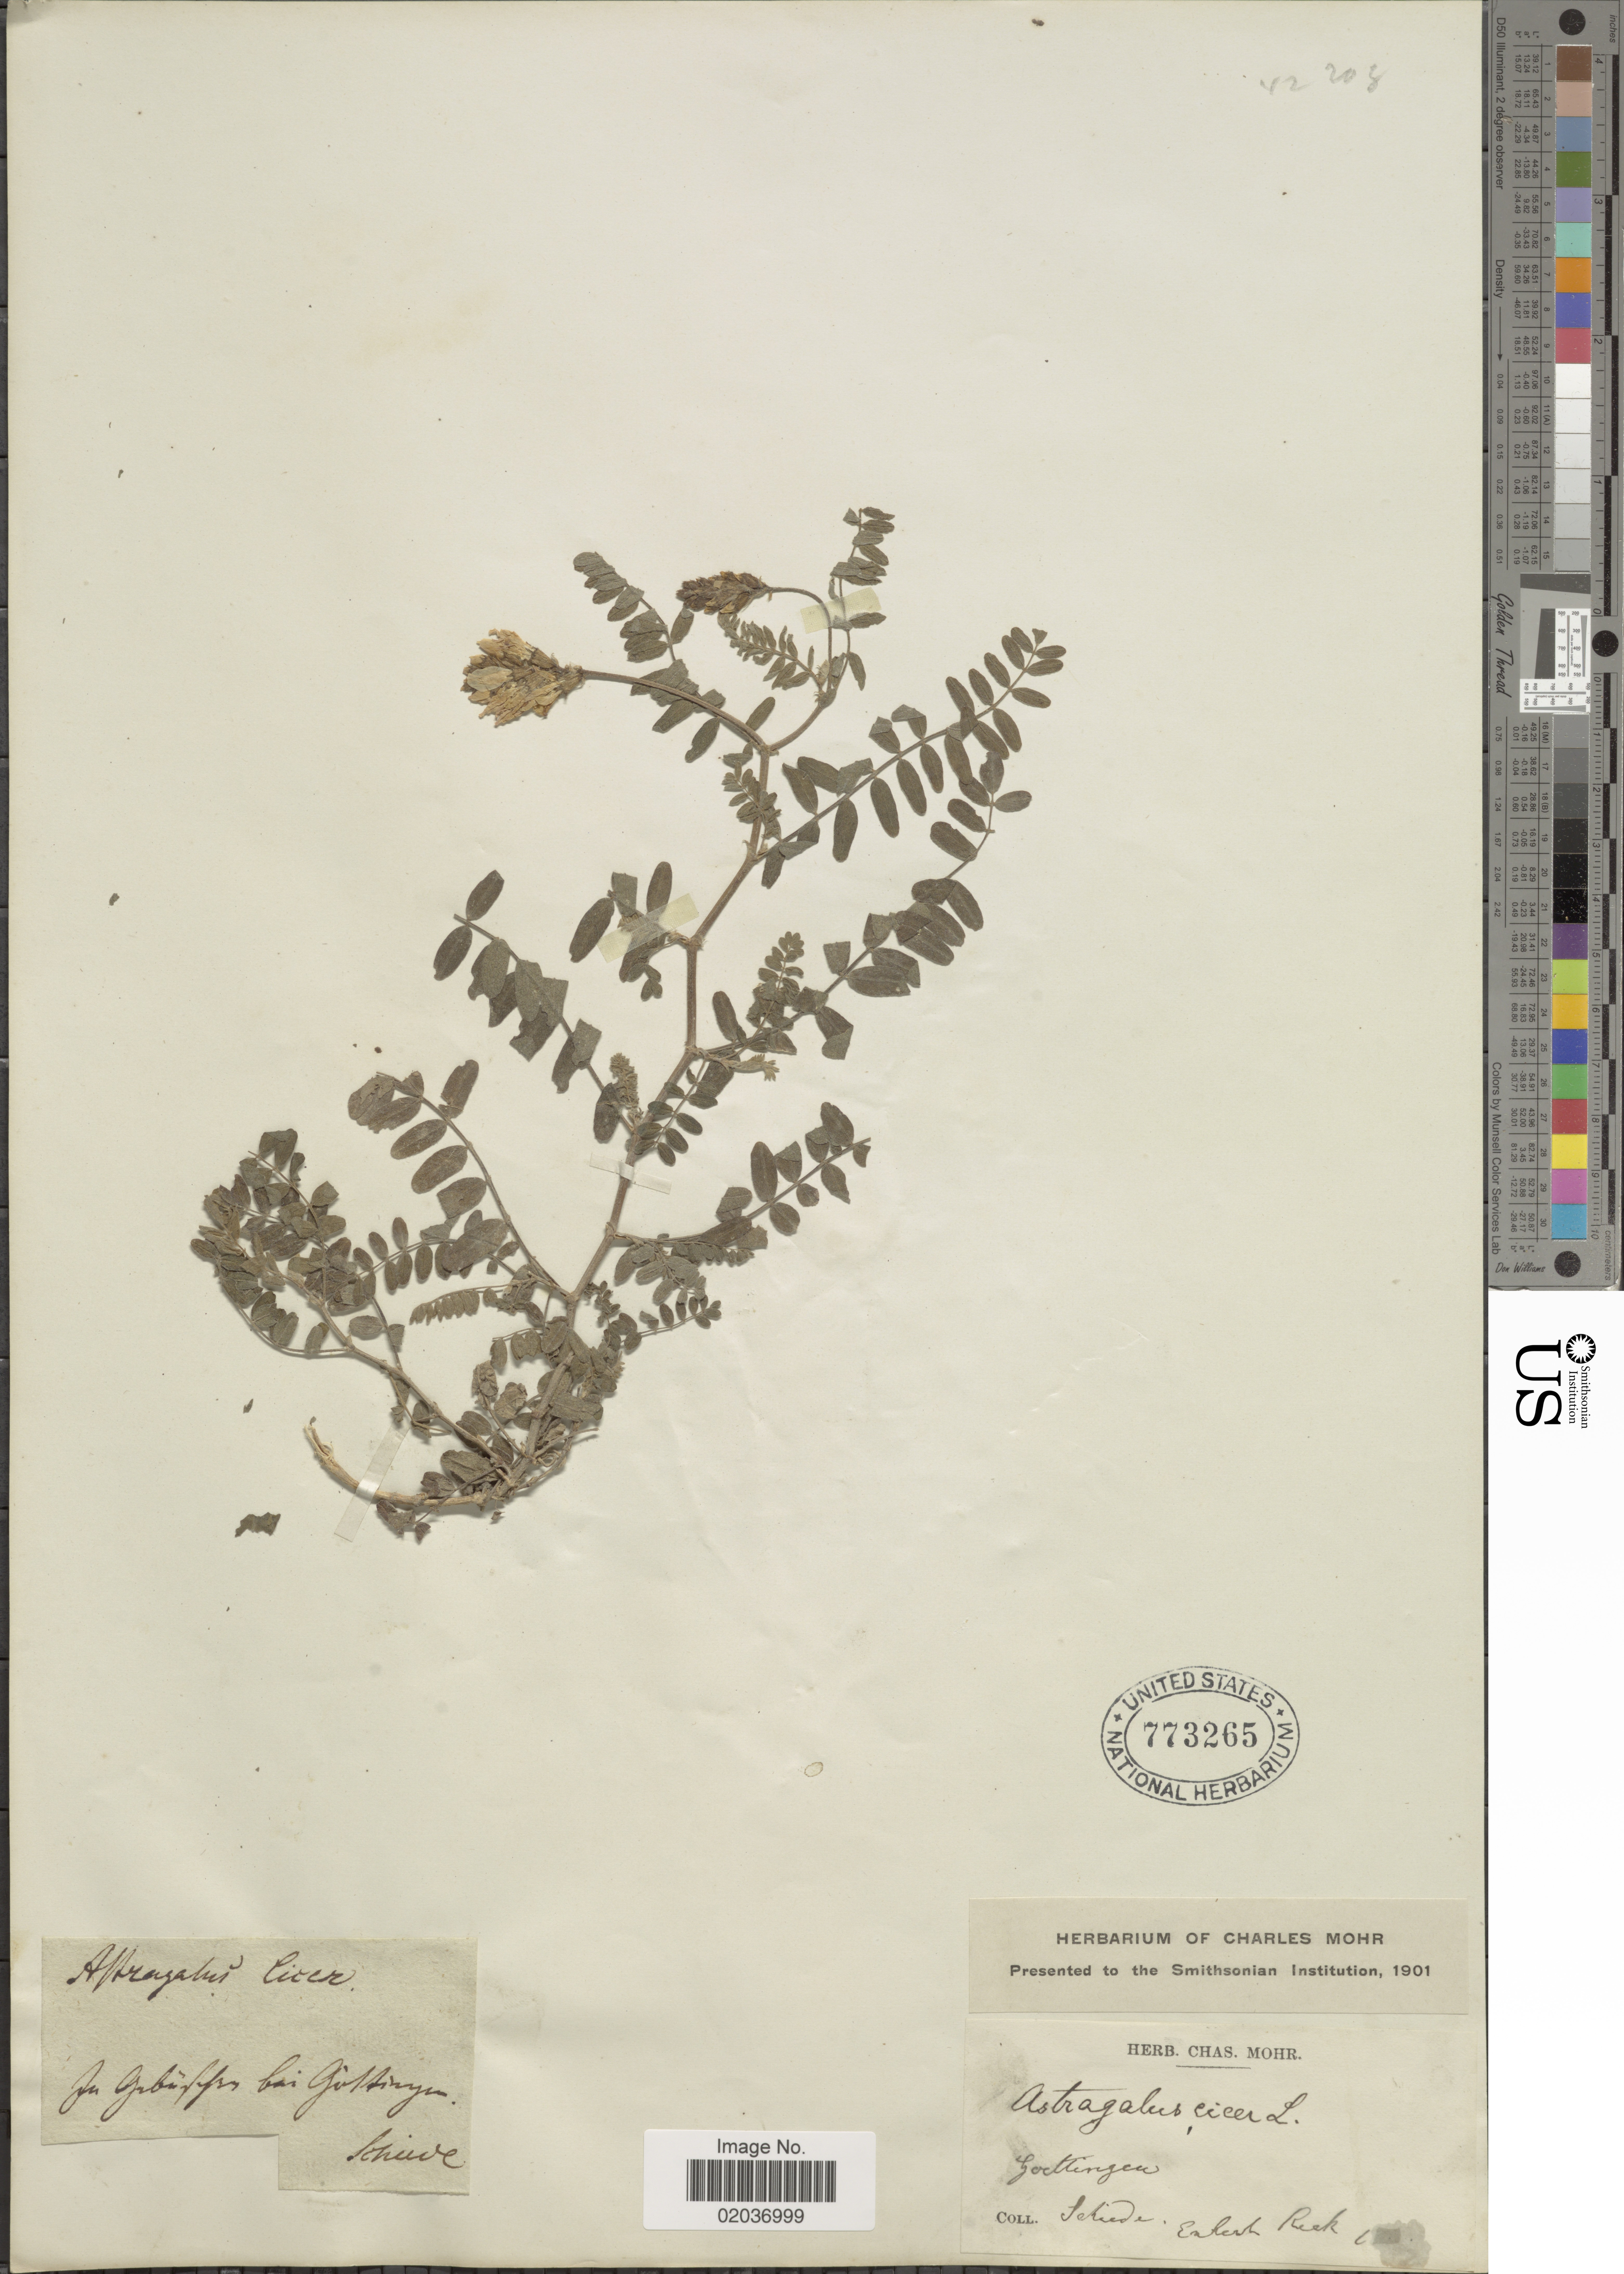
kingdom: Plantae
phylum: Tracheophyta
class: Magnoliopsida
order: Fabales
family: Fabaceae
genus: Astragalus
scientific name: Astragalus cicer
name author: L.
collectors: Schiede, --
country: Germany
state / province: Niedersachsen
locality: Göttingen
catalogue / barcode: US 773265